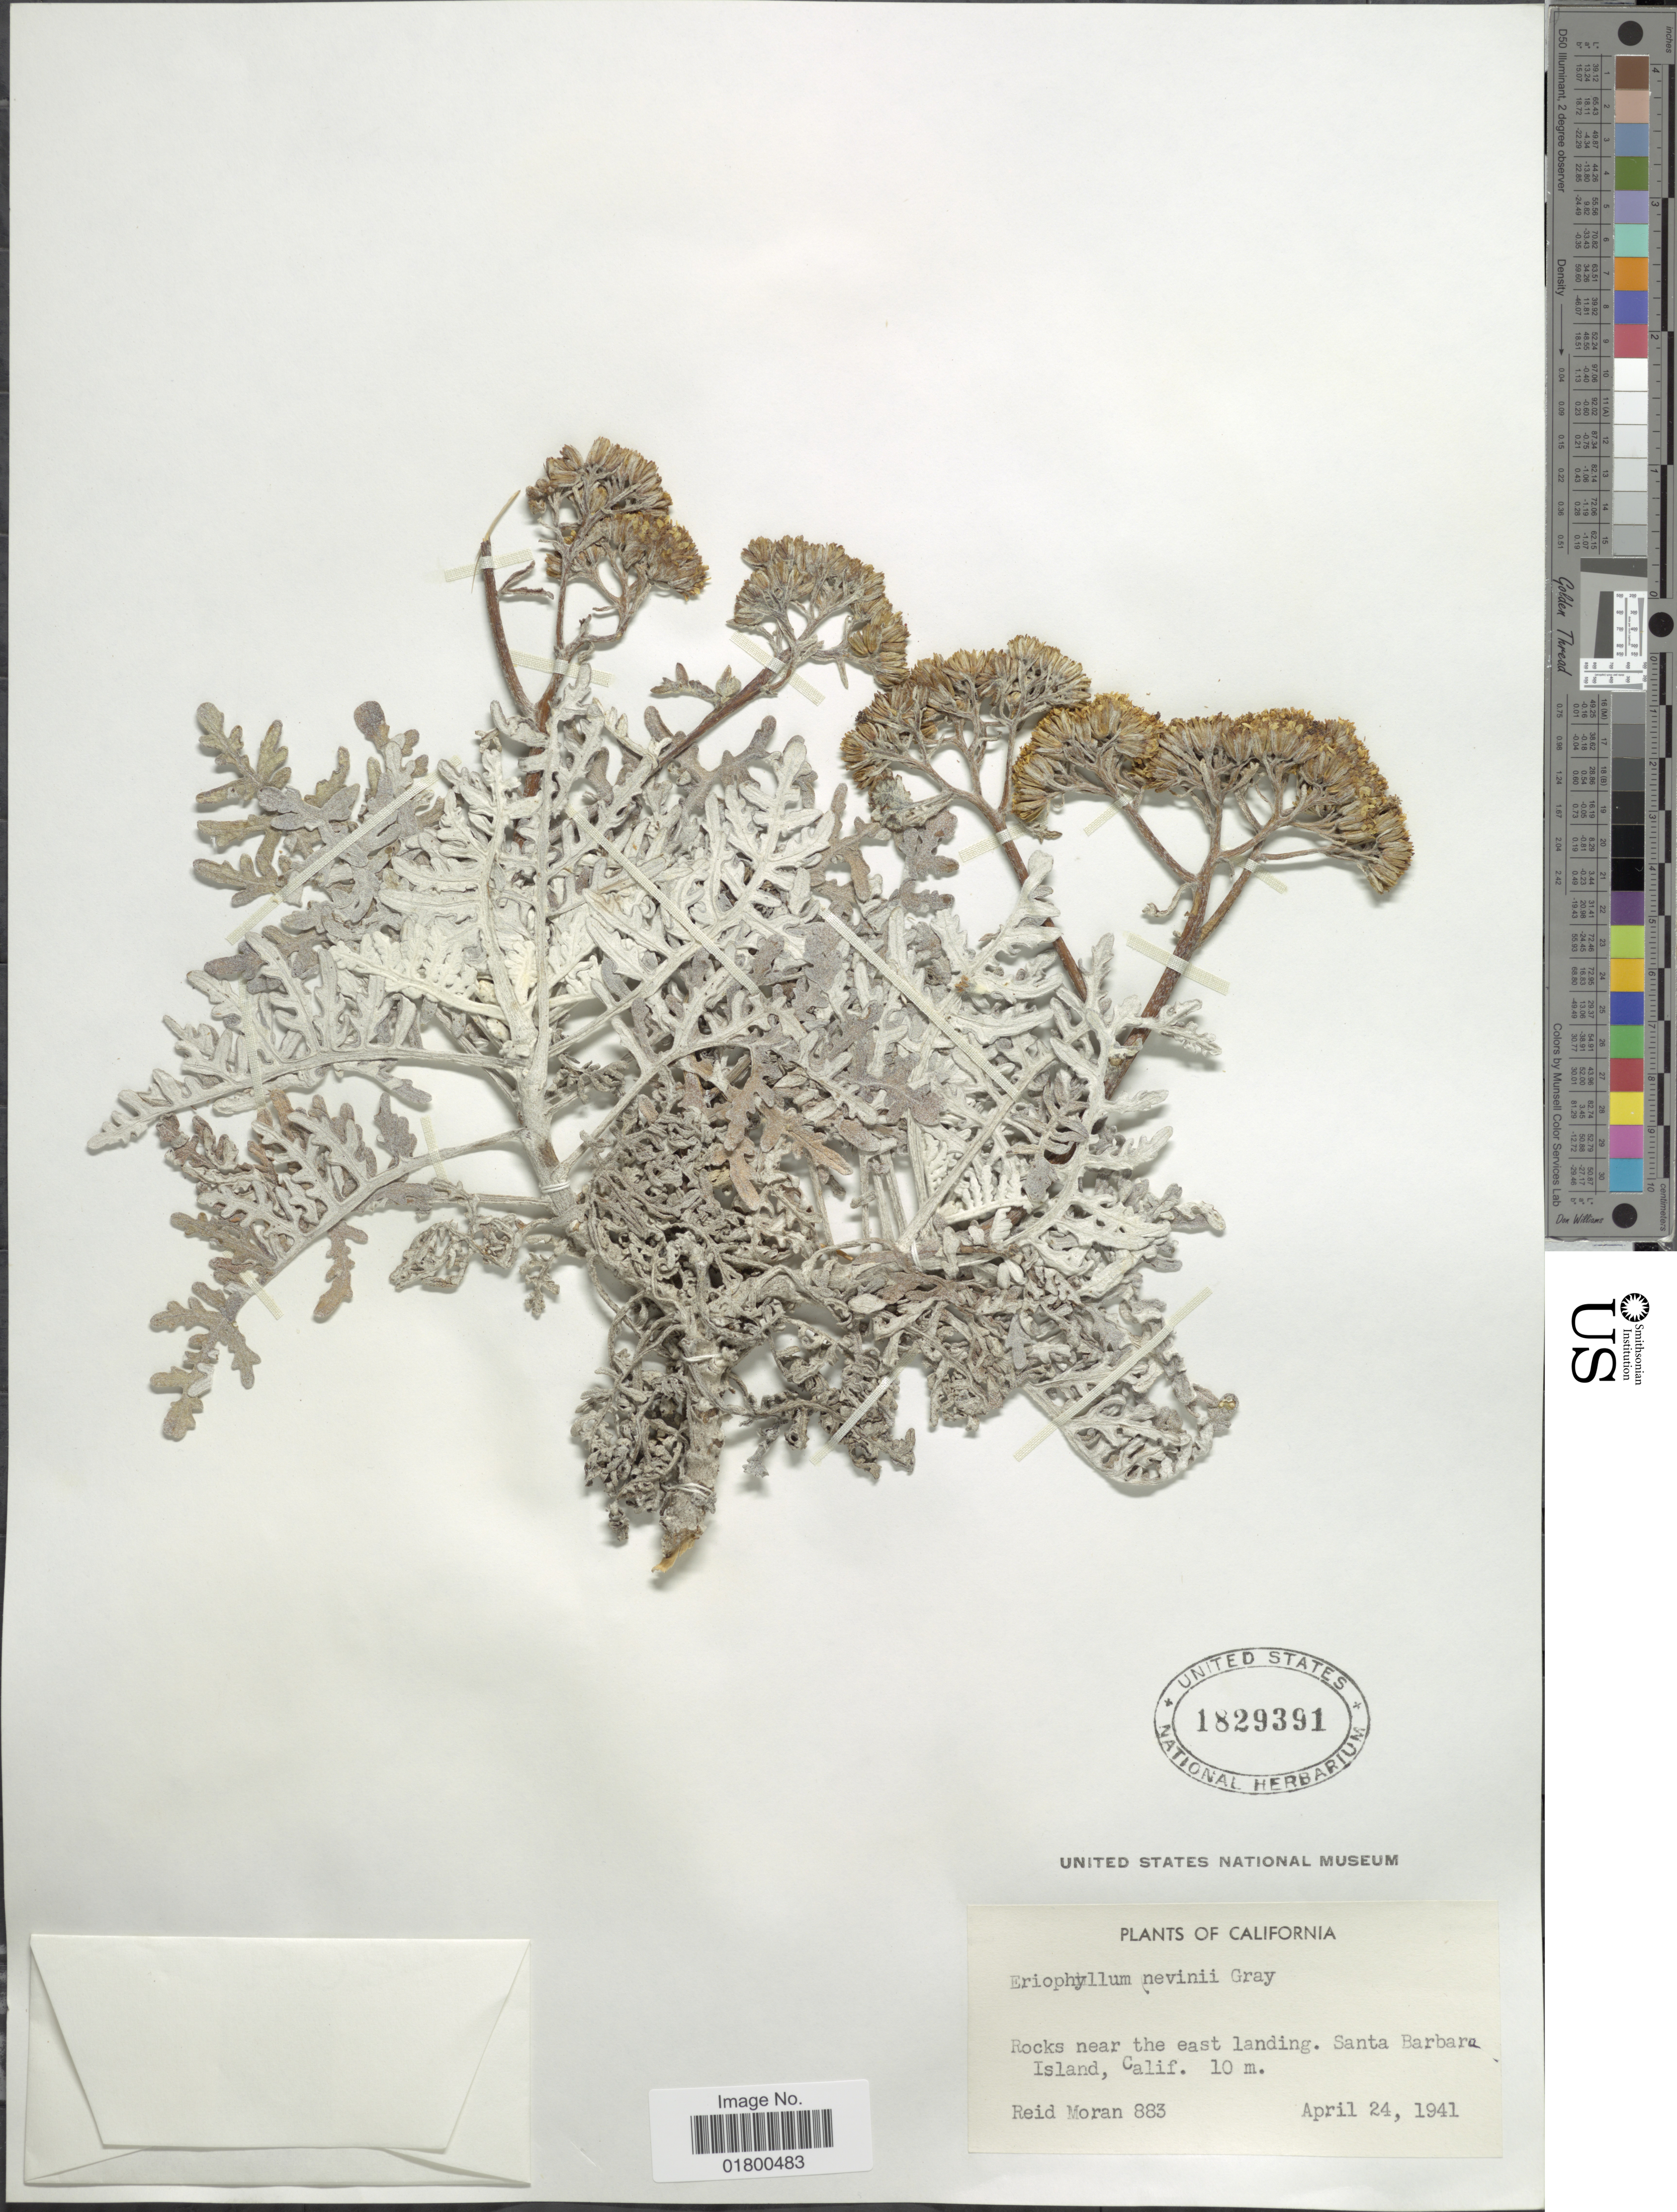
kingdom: Plantae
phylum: Tracheophyta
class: Magnoliopsida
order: Asterales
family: Asteraceae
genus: Eriophyllum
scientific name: Eriophyllum nevinii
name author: A. Gray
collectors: R. V. Moran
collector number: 883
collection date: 1941-04-24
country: United States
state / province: California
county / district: Santa Barbara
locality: Rocks near the east landing, Santa Barbara Island, Calif.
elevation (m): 10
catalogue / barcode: US 1829391